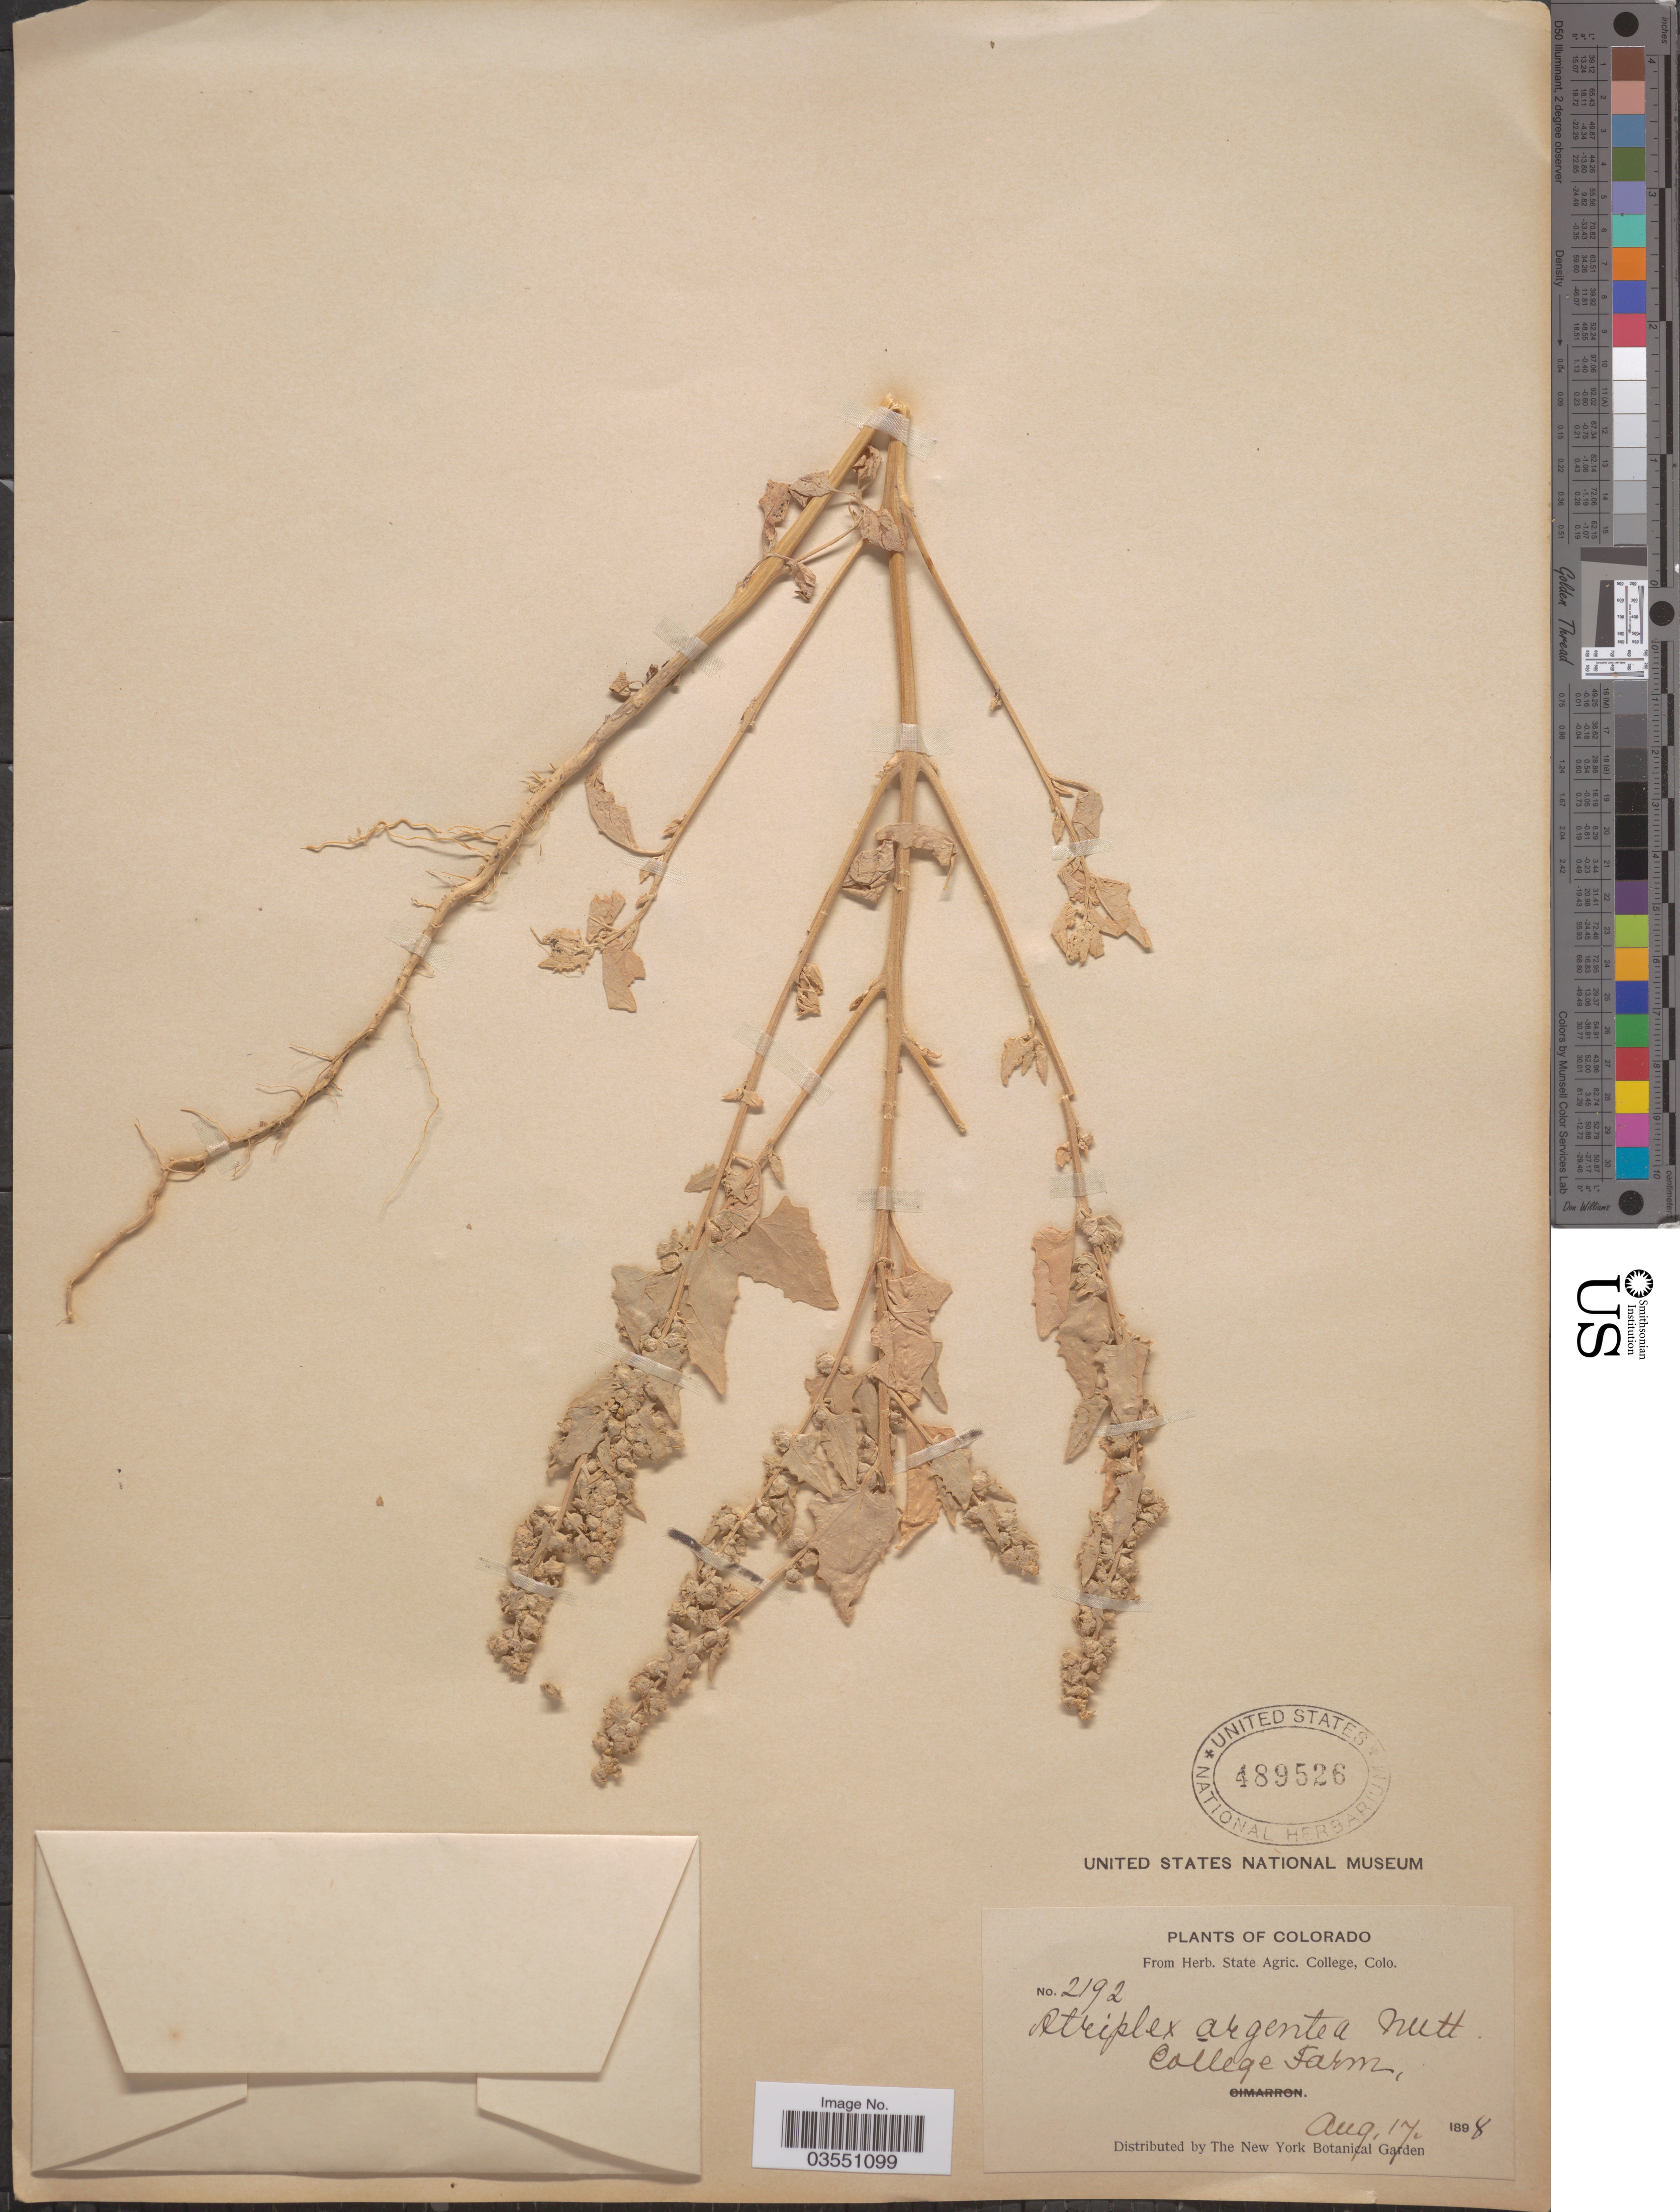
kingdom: Plantae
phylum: Tracheophyta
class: Magnoliopsida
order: Caryophyllales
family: Amaranthaceae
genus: Atriplex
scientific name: Atriplex argentea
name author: Nutt.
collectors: ex herb. State Agric. College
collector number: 2192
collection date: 1898-08-17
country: United States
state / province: Colorado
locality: College Farm.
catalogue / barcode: US 489526